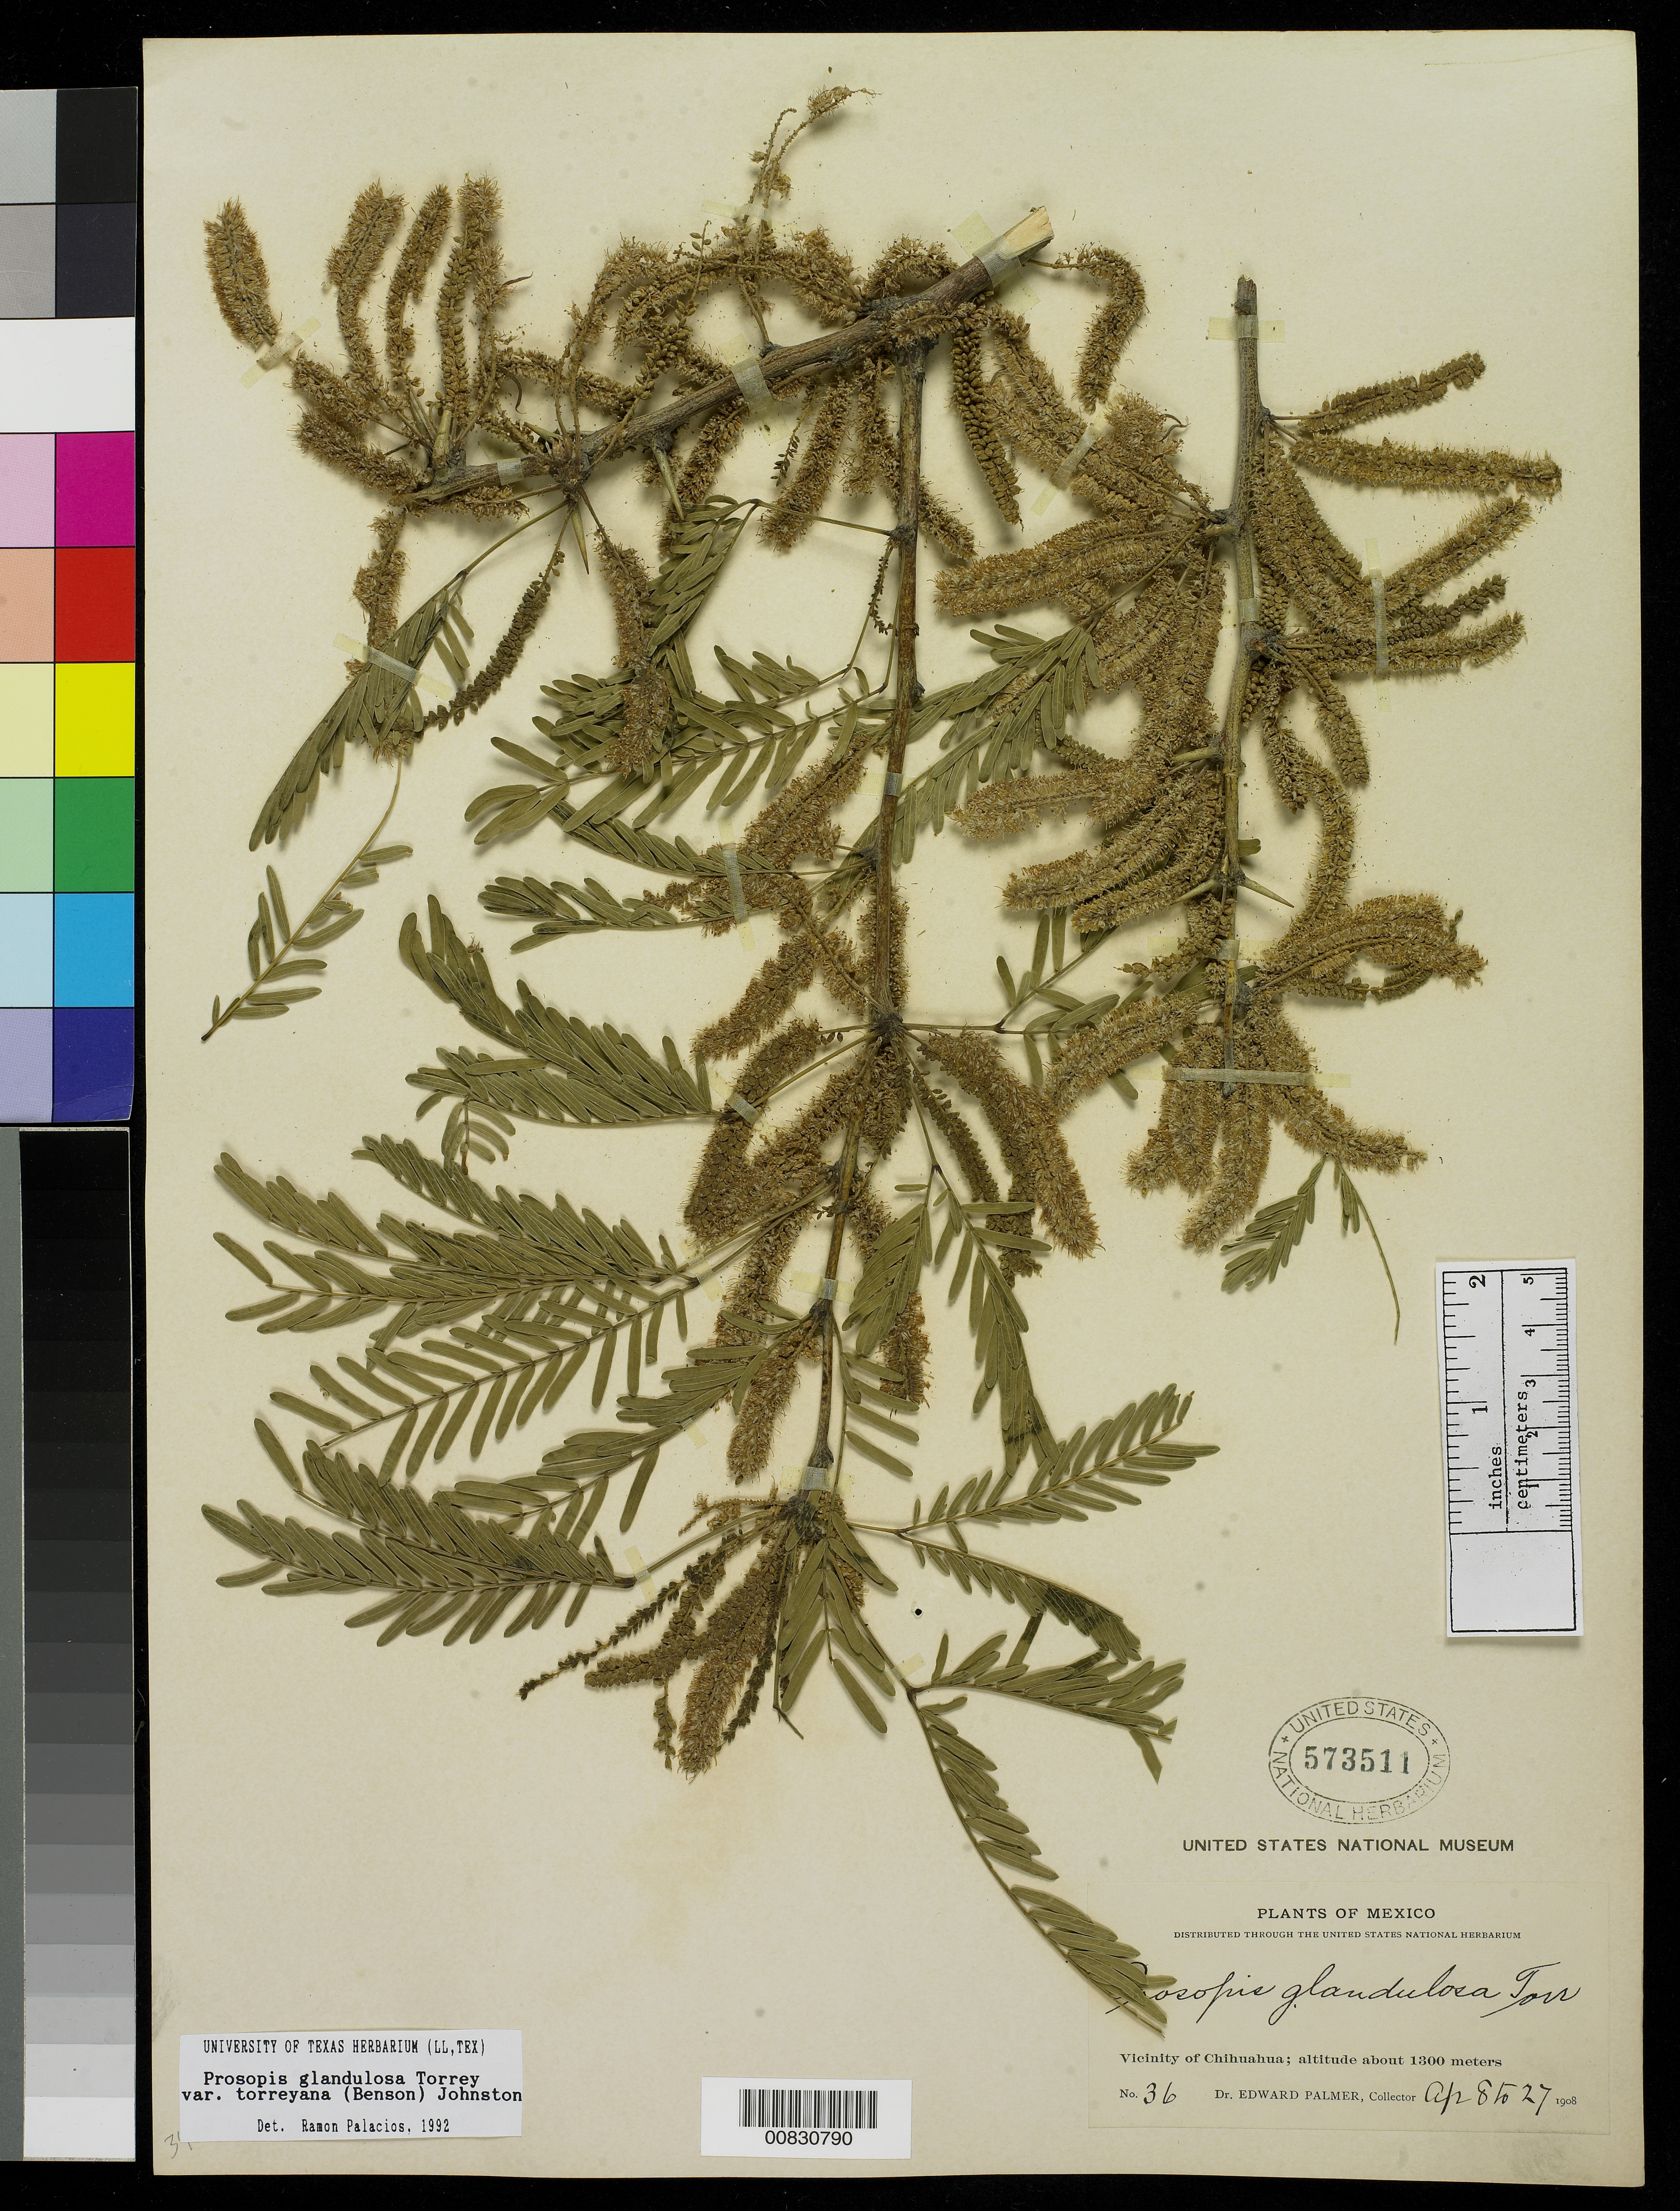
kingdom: Plantae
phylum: Tracheophyta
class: Magnoliopsida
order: Fabales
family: Fabaceae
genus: Neltuma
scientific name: Neltuma odorata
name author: (Torr. & Frém.) C. E. Hughes & G.P. Lewis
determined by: Strong, Mark T., (BOT), Smithsonian Institution - National Museum of Natural History (UNITED STATES)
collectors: E. Palmer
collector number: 36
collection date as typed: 08 Apr 1908 to 27 Apr 1908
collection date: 1908-04-08/1908-04-27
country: Mexico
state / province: Chihuahua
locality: Vicinity of Chihuahua.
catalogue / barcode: US 573511